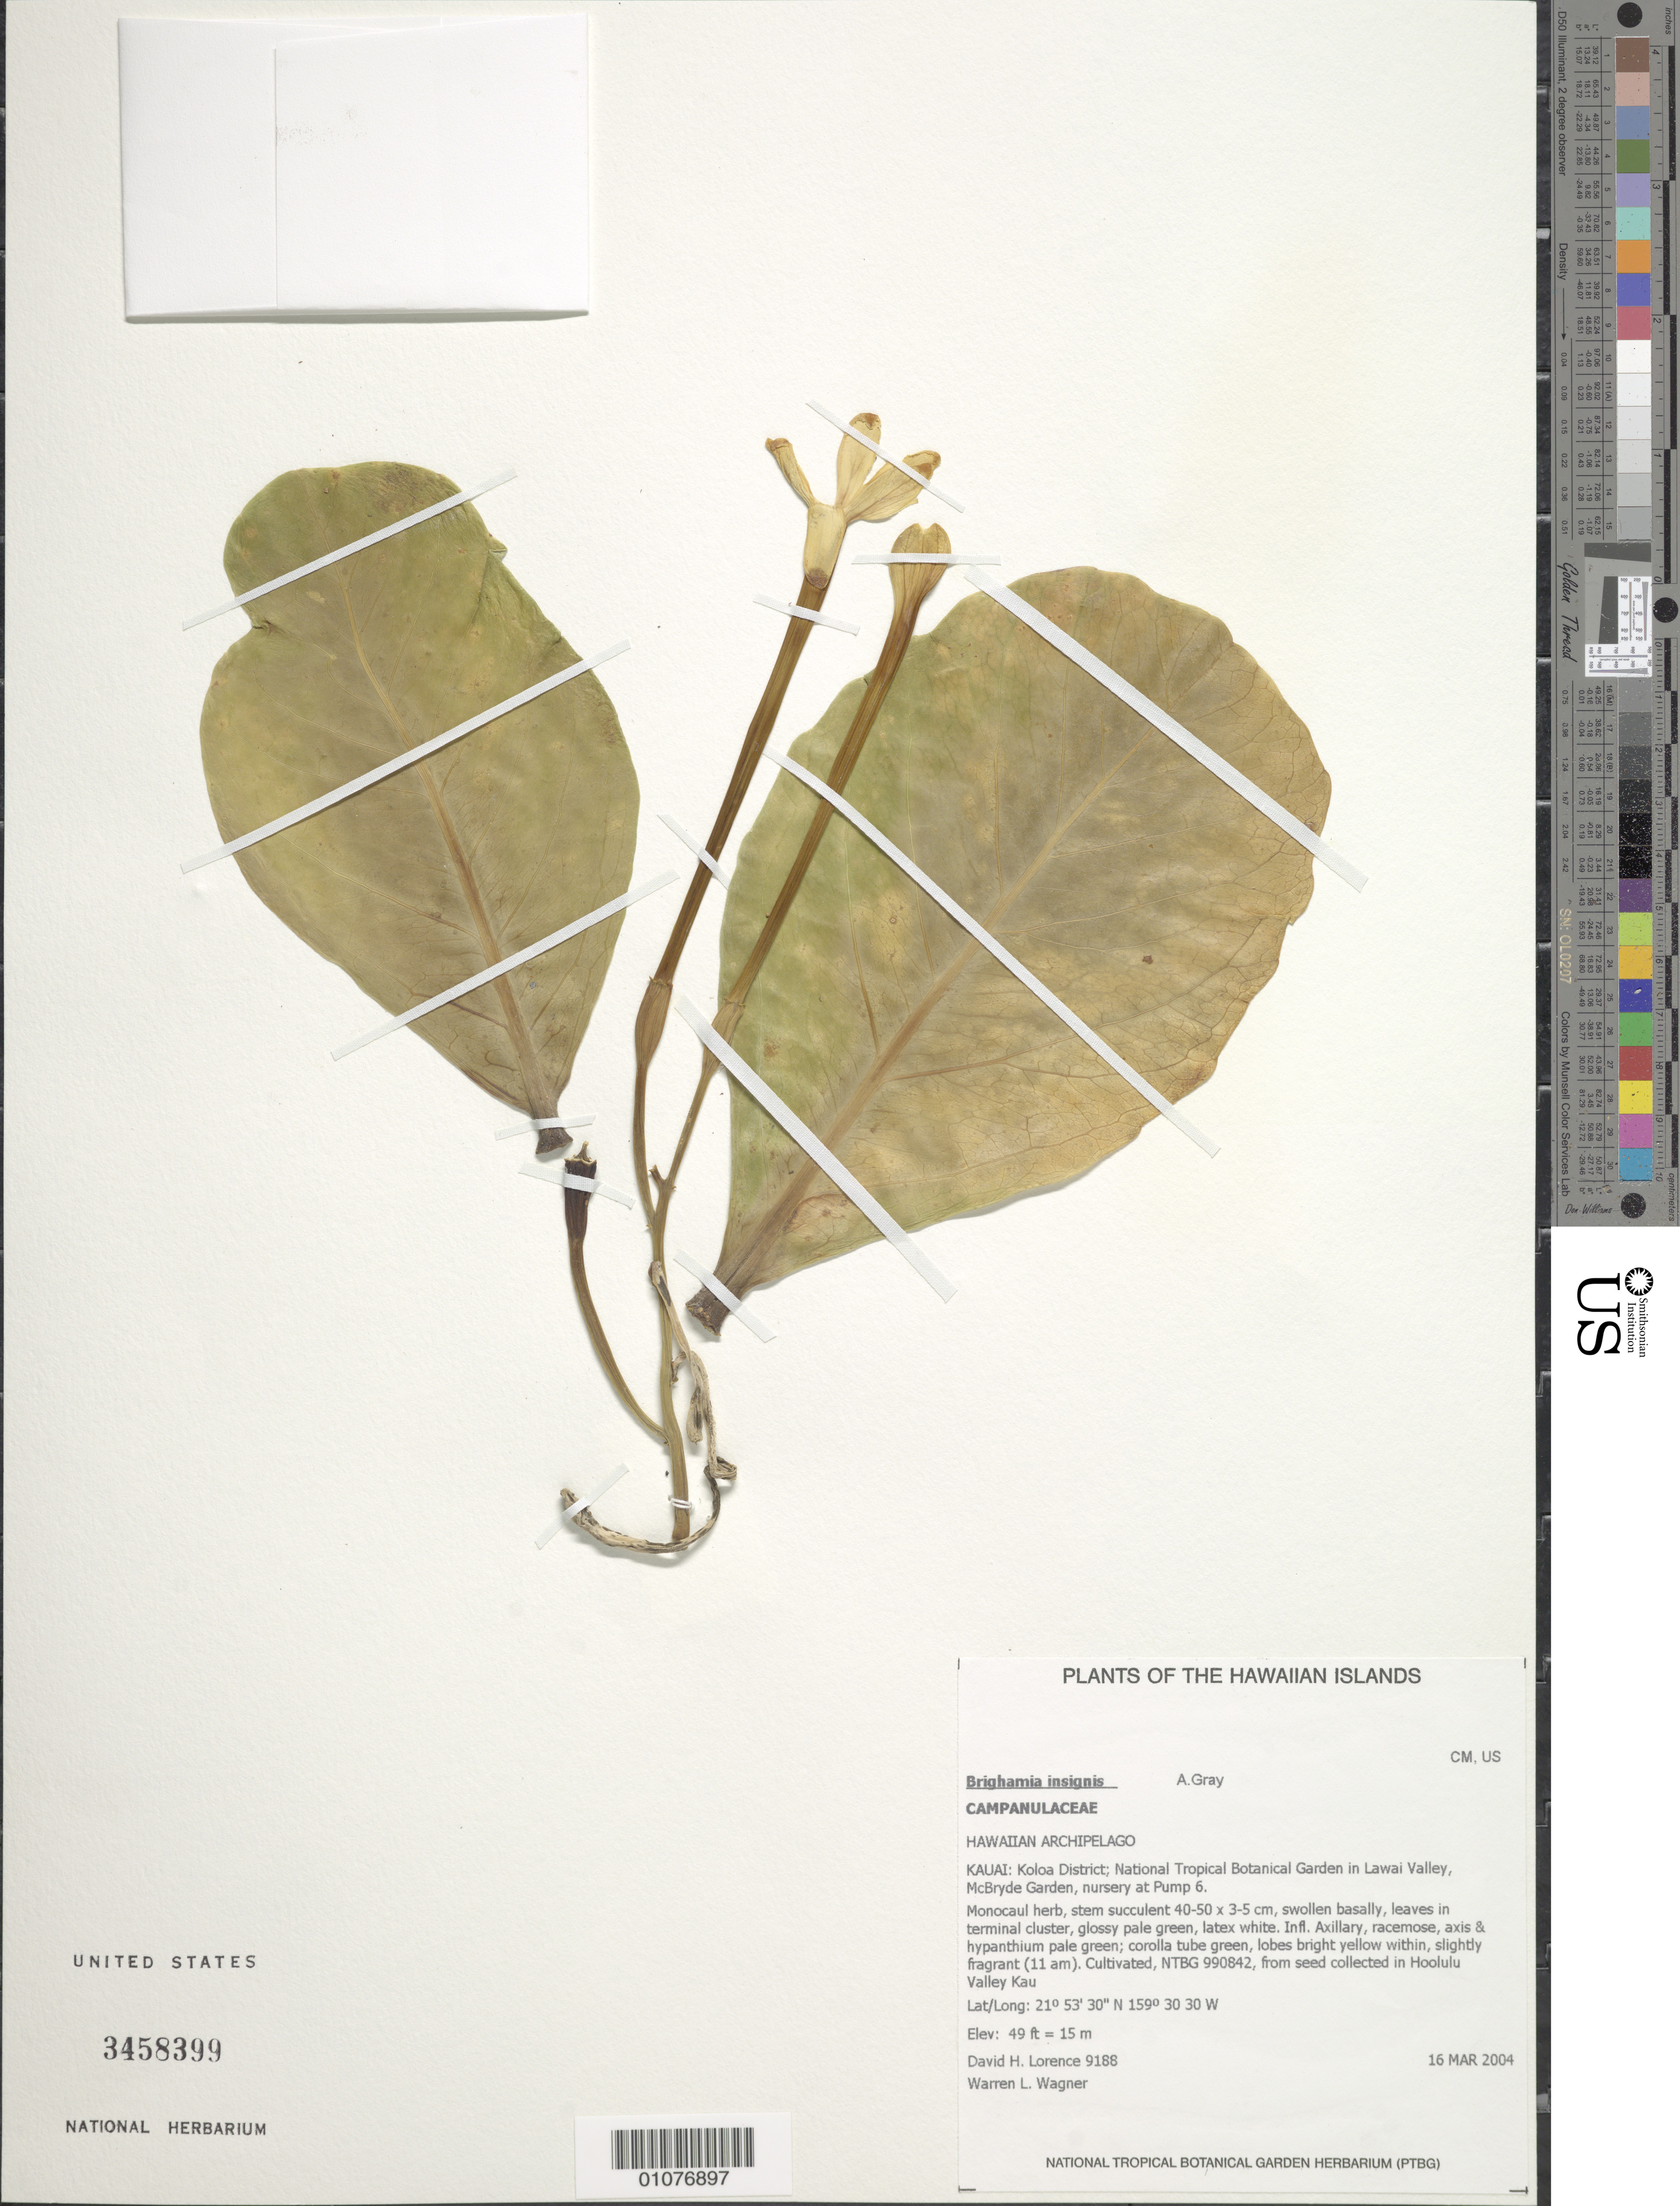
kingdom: Plantae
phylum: Tracheophyta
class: Magnoliopsida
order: Asterales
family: Campanulaceae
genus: Brighamia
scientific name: Brighamia insignis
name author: A. Gray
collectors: D. Lorence & W. L. Wagner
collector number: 9188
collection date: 2004-03-16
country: United States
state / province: Hawaii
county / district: Kauai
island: Kaua'i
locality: National Tropical Botanical Garden in Lawai Valley, McBryde Garden, nursery at Pump 6.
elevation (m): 15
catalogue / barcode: US 3458399